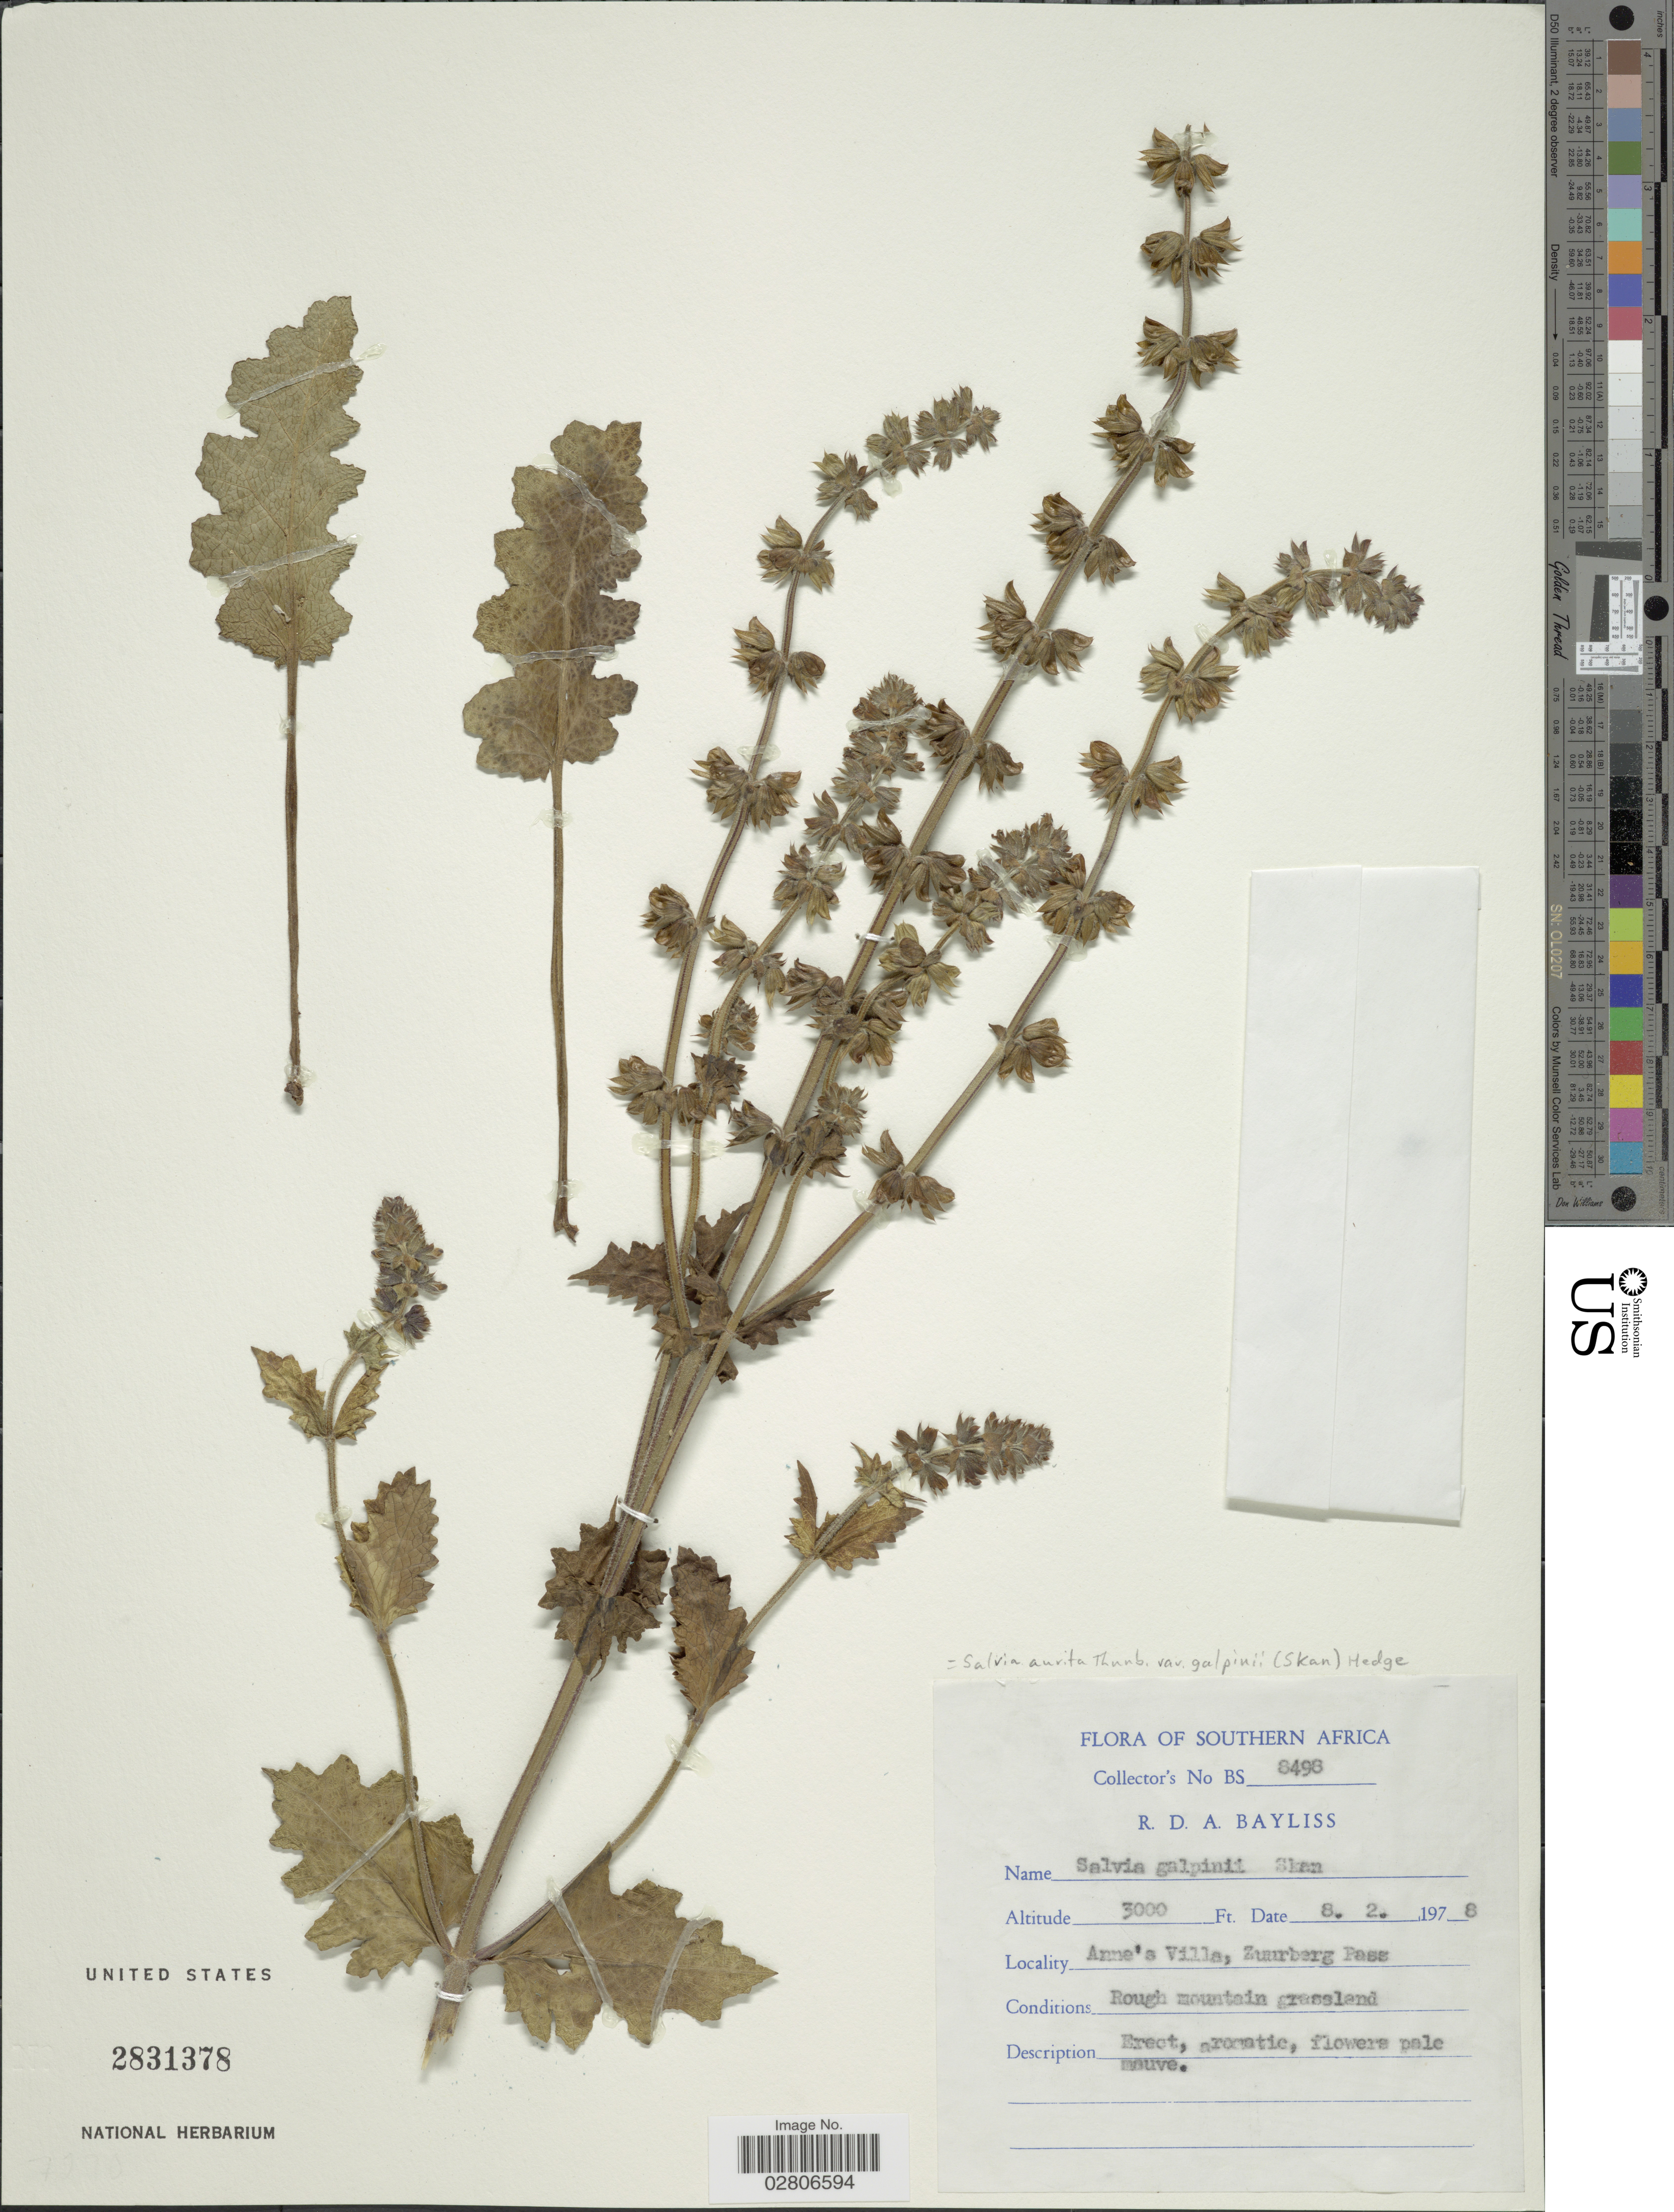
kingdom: Plantae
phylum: Tracheophyta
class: Magnoliopsida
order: Lamiales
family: Lamiaceae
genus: Salvia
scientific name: Salvia aurita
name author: L. f.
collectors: R. Bayliss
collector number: BS8498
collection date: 1978-02-08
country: South Africa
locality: Southern Africa, Anne's Villa, Zuurberg Pass.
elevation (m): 914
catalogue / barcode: US 2831378